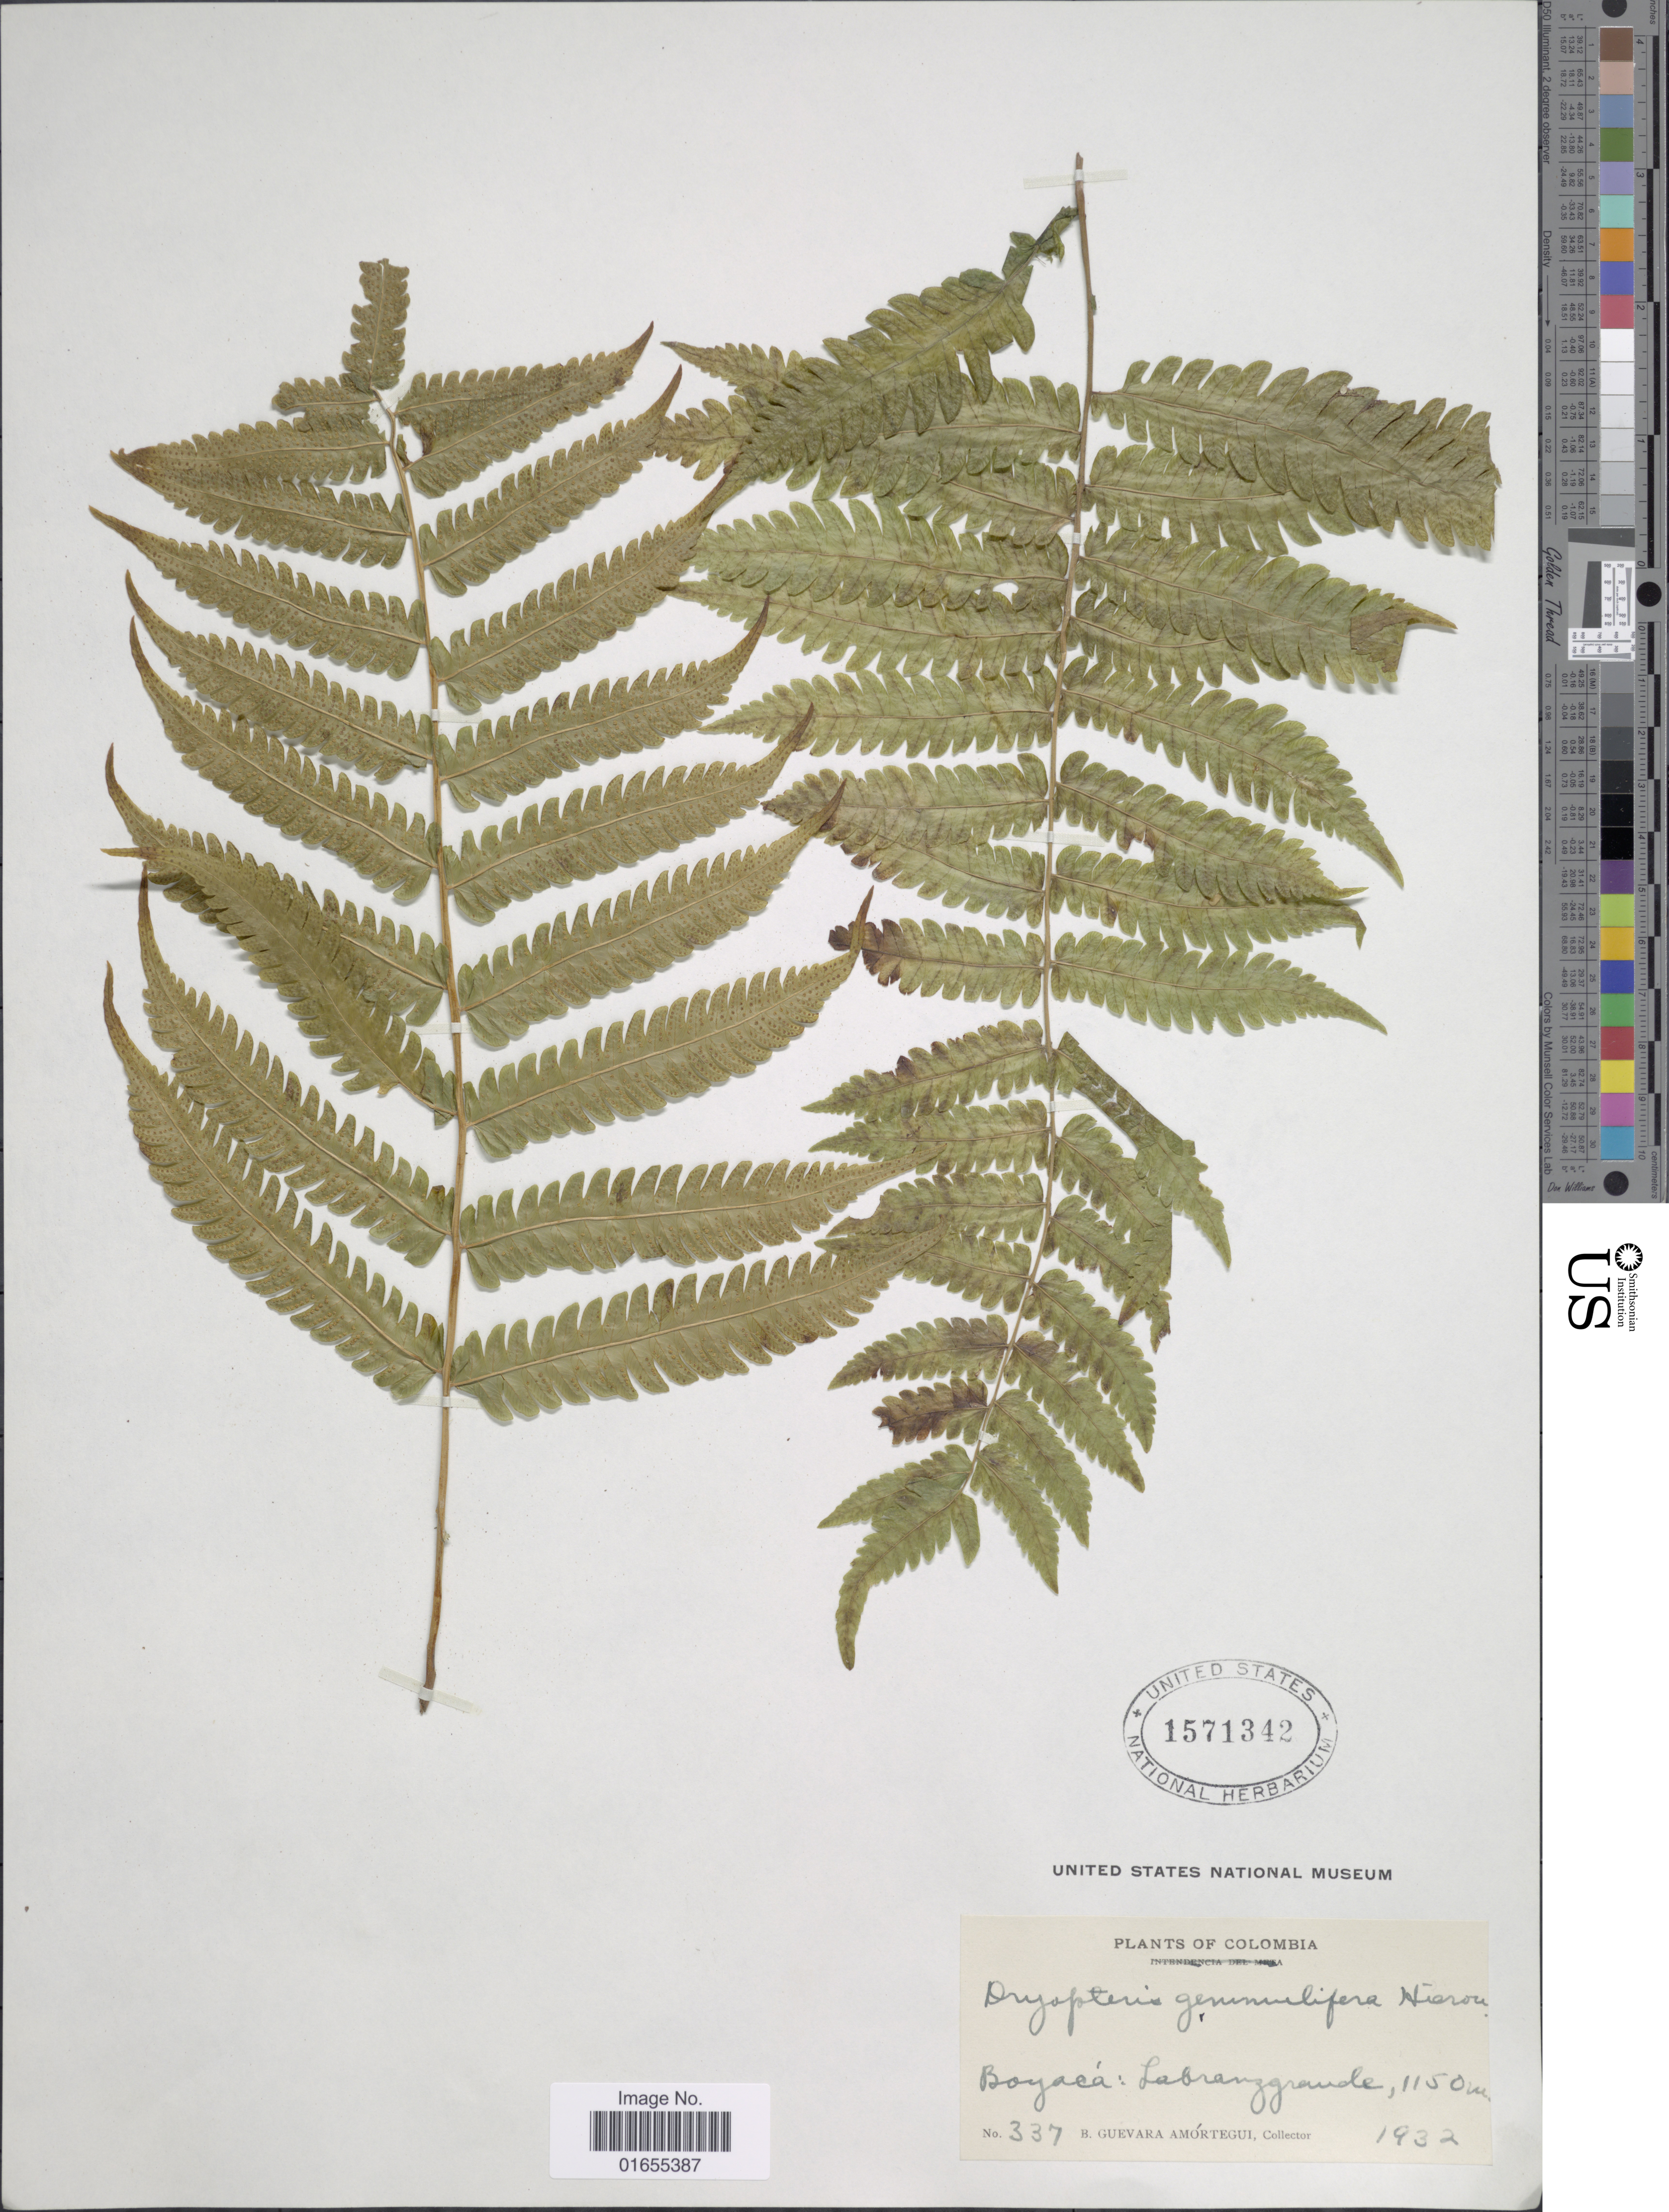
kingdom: Plantae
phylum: Tracheophyta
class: Polypodiopsida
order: Polypodiales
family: Thelypteridaceae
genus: Goniopteris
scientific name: Goniopteris gemmulifera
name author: (Hieron.) A.R. Sm. & D. Löve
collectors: B. Guevara Amortegui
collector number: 337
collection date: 1932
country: Colombia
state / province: Boyacá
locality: Labranzagrande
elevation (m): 1150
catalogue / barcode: US 1571342